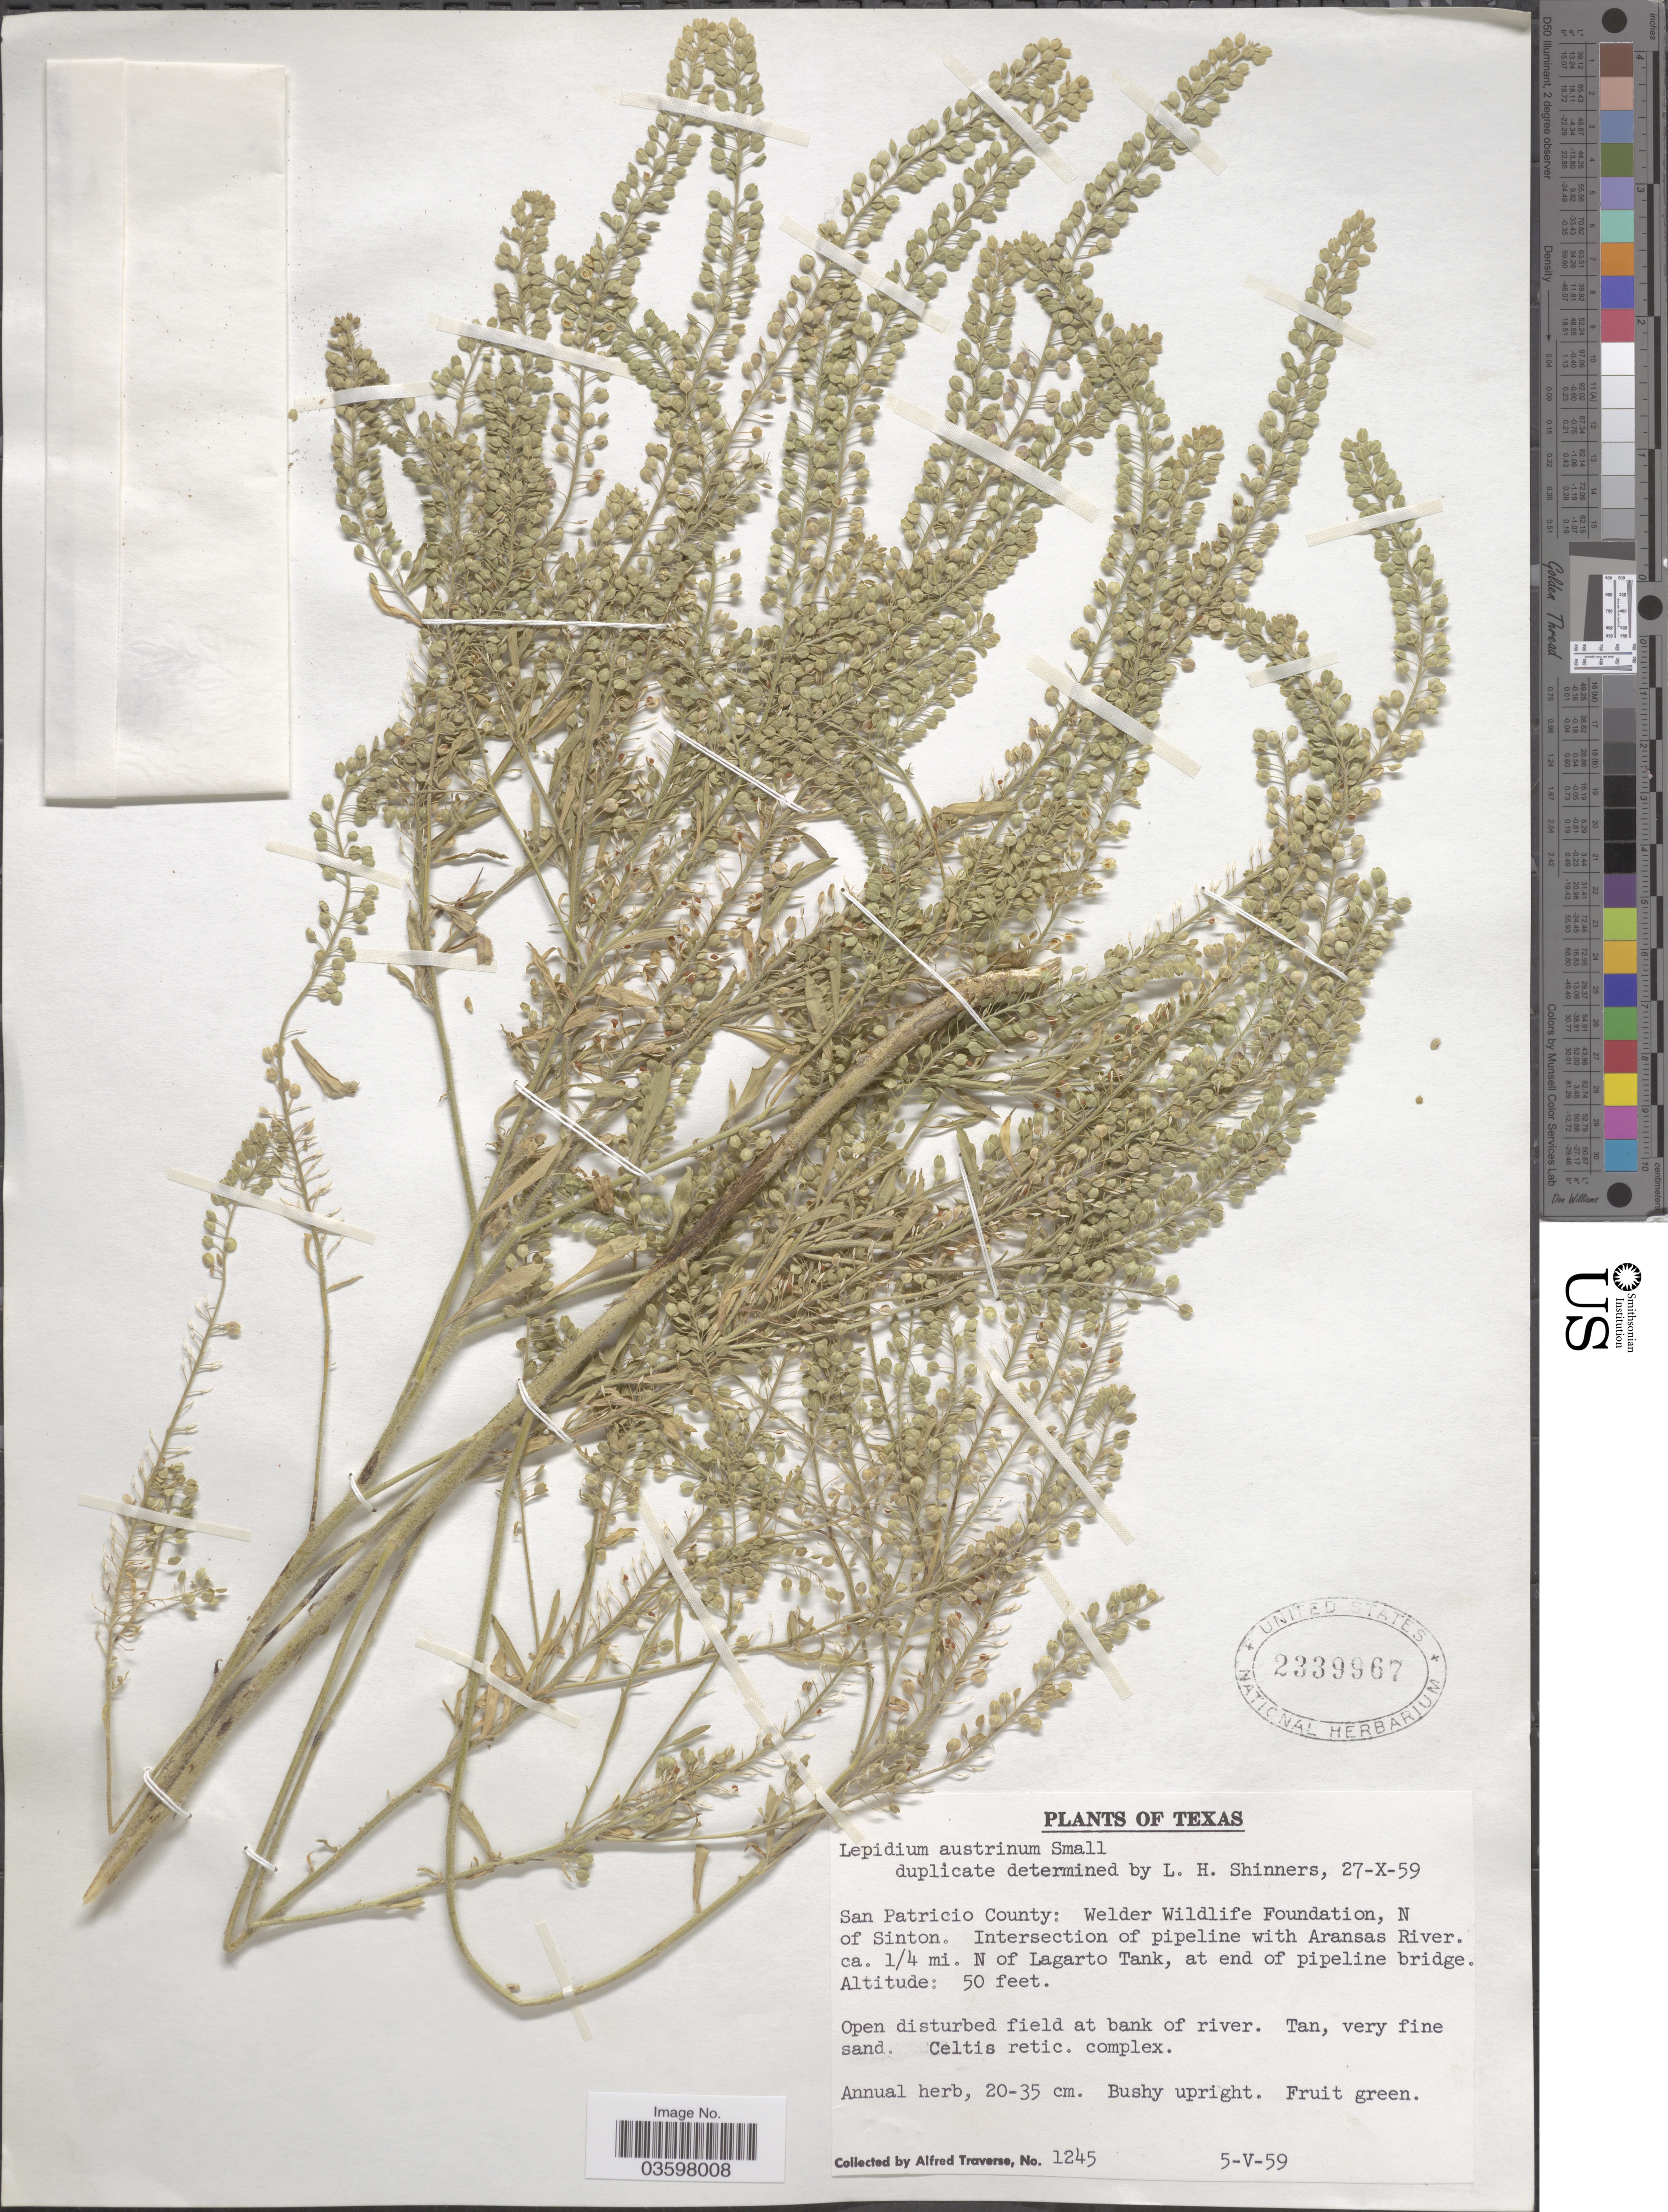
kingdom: Plantae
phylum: Tracheophyta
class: Magnoliopsida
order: Brassicales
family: Brassicaceae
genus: Lepidium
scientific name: Lepidium austrinum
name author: Small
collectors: A. Traverse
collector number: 1245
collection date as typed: Transcribed d/m/y: 5/5/59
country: United States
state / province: Texas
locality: San Patricio County: Welder Wildlife Foundation, N of Sinton. Intersection of pipeline with Aransas River. ca. 1/4 mi. N of Lagarto Tank, at end of pipeline bridge.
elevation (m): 15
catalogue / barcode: US 2339967